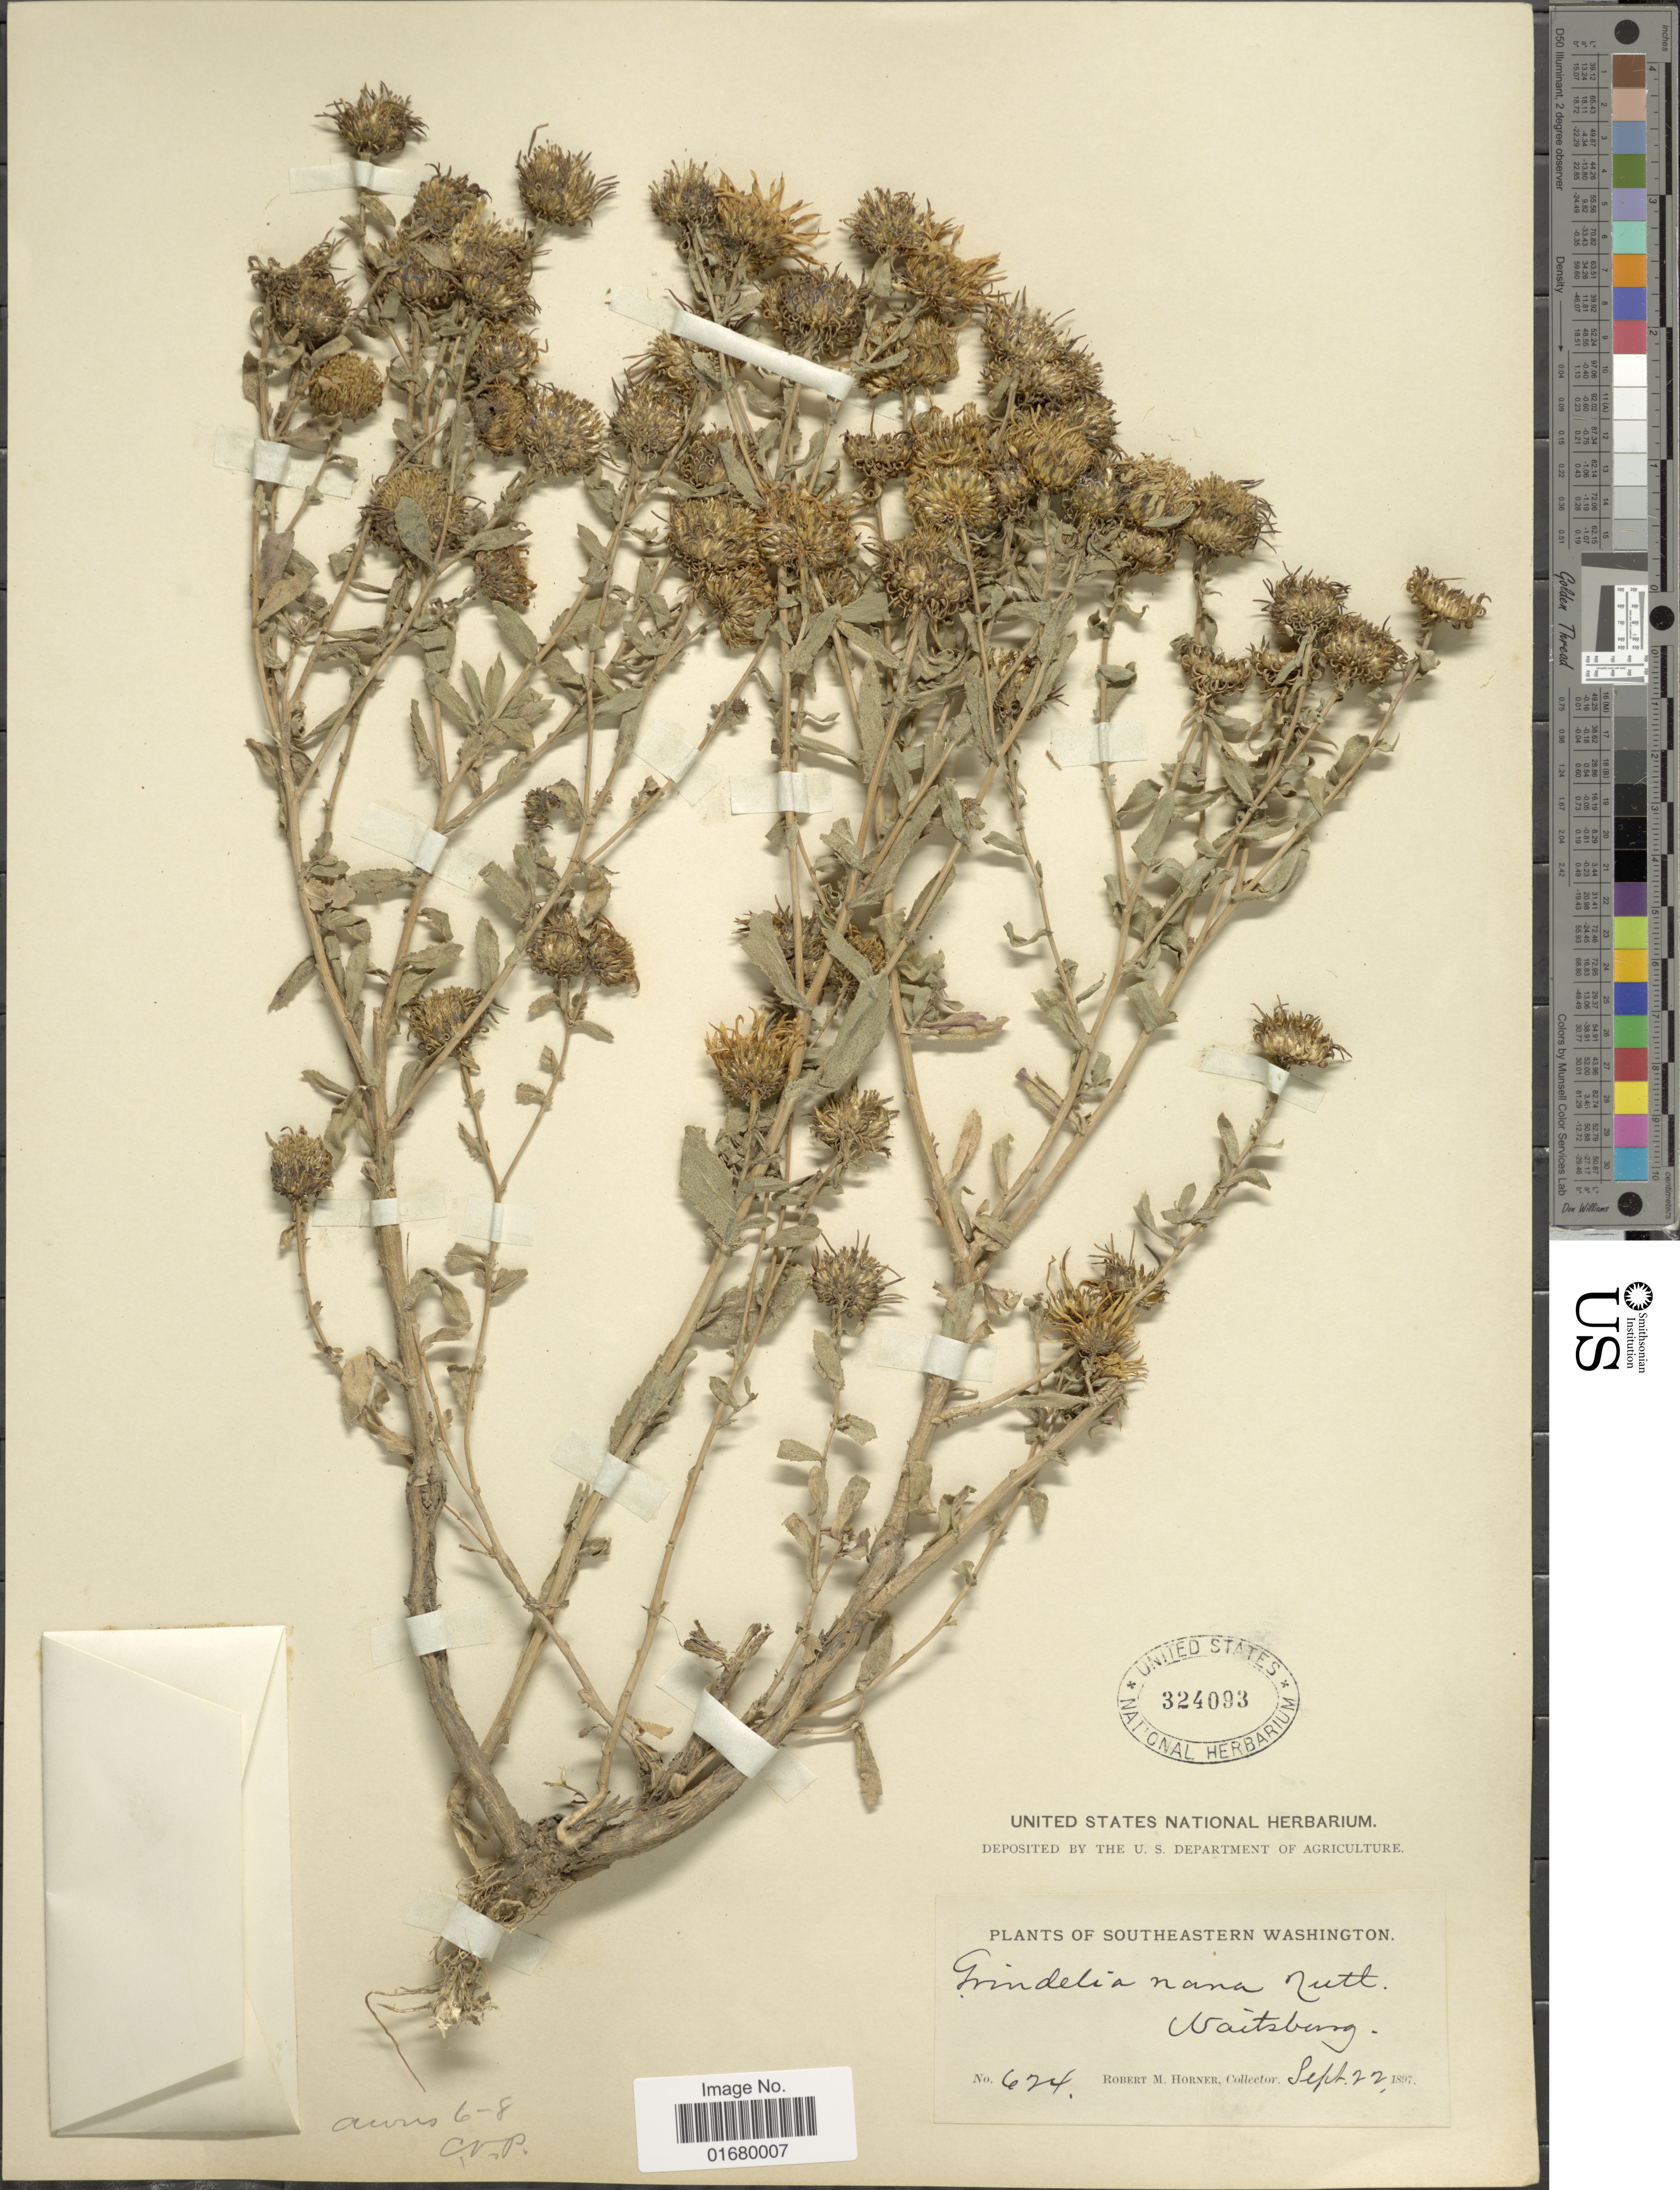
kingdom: Plantae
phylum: Tracheophyta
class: Magnoliopsida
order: Asterales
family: Asteraceae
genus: Grindelia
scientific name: Grindelia nana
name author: Nutt.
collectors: R. Horner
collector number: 624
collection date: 1897-09-22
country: United States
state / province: Washington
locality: Southeastern Washington, Waitsburg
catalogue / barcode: US 324093